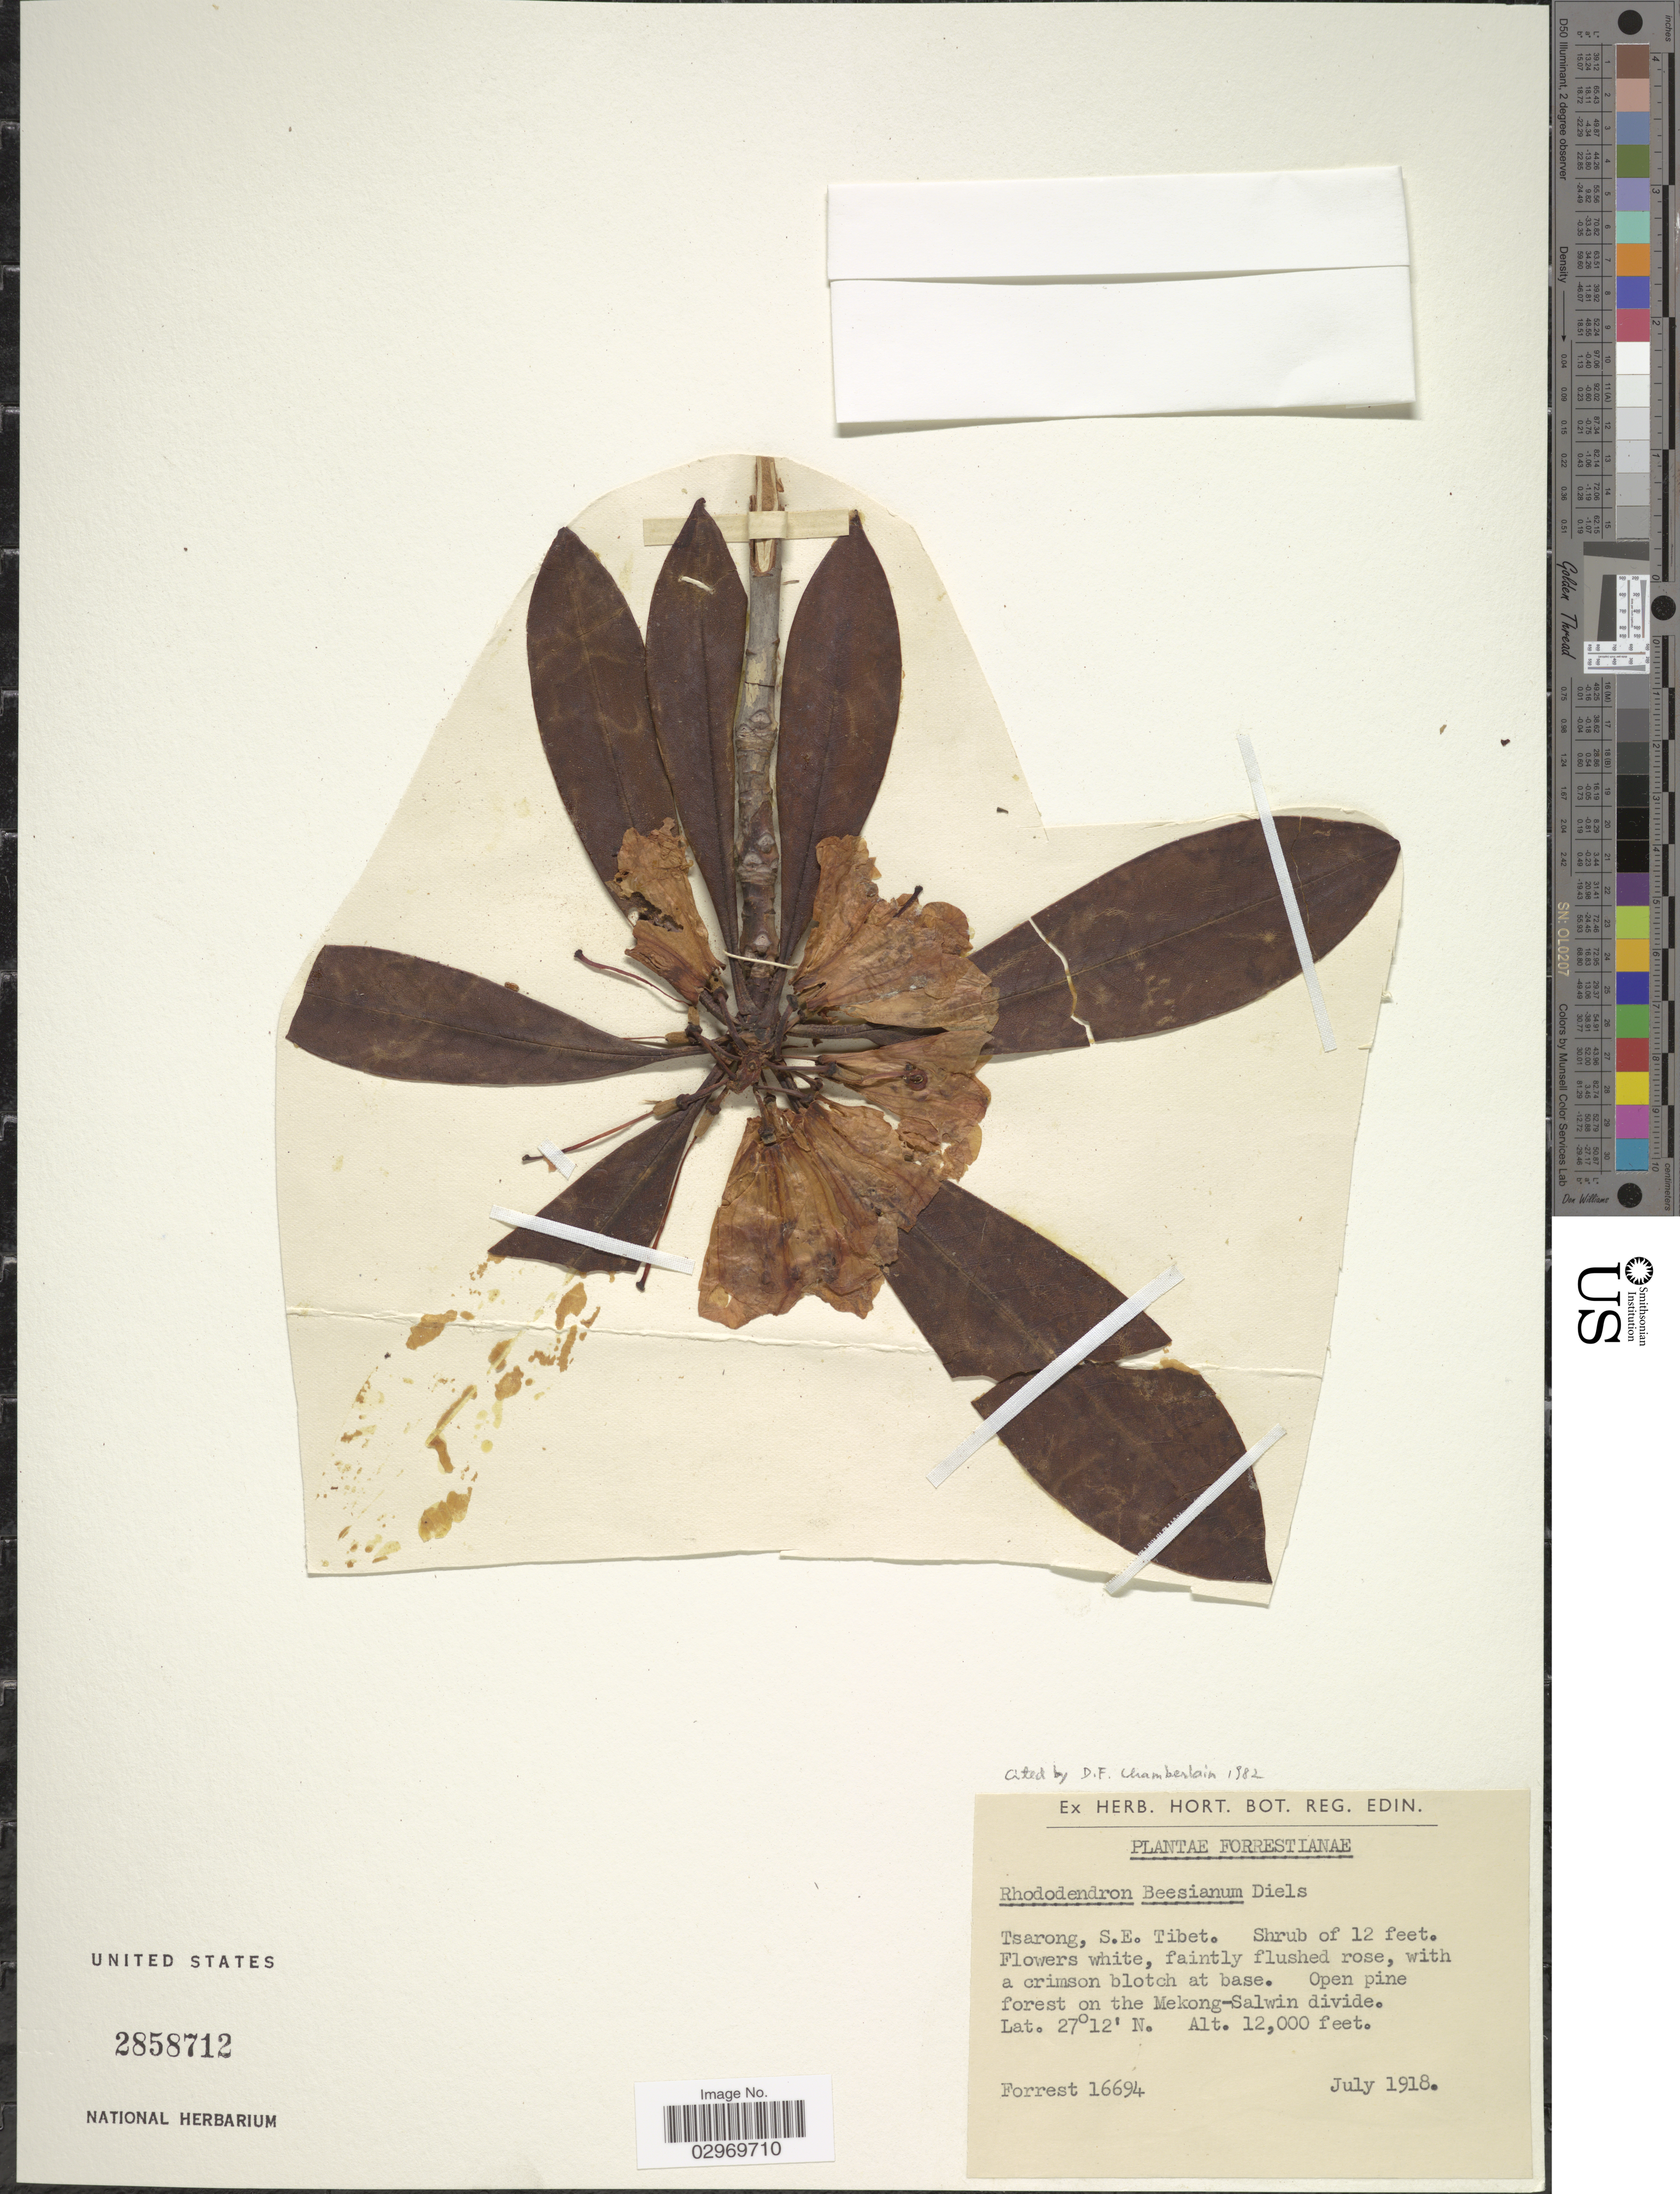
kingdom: Plantae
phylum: Tracheophyta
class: Magnoliopsida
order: Ericales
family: Ericaceae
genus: Rhododendron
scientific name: Rhododendron beesianum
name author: Diels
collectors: -. Forrest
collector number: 16694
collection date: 1918-07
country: China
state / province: Xizang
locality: Tsarong, S.E. Tibet. Open pine forest on the Mekong-Salwin divide.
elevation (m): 3658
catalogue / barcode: US 2858712